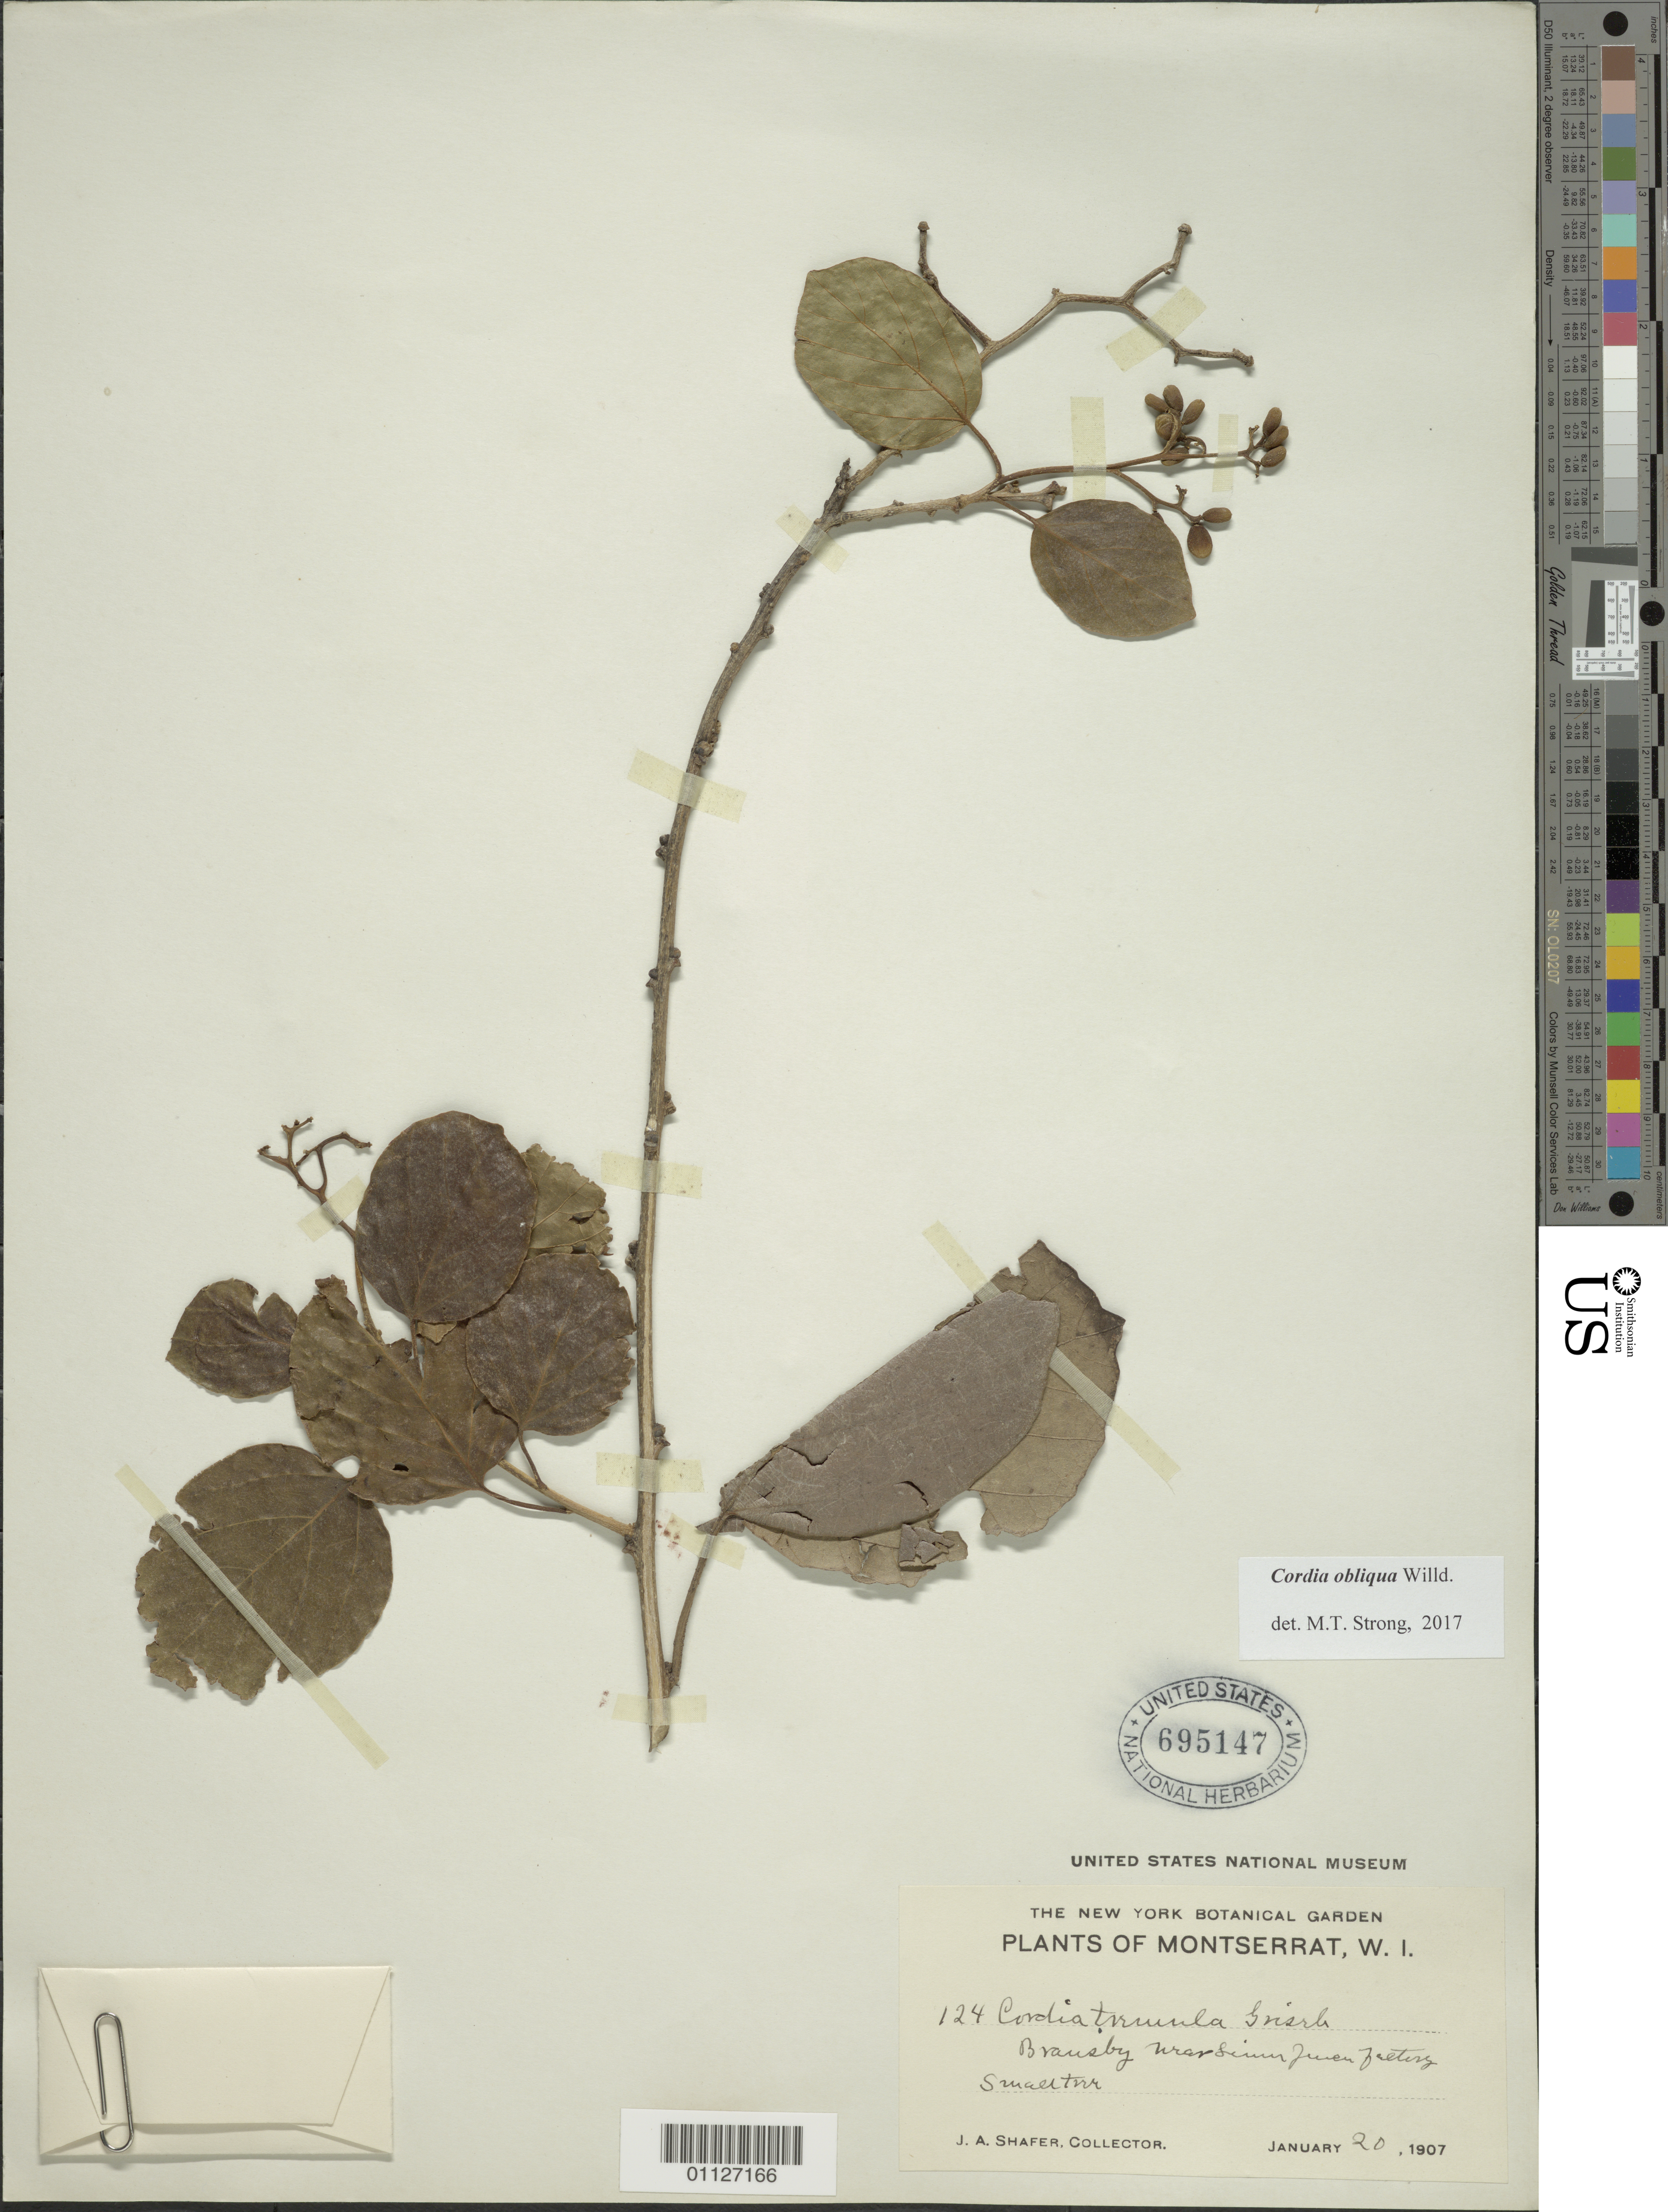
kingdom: Plantae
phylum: Tracheophyta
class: Magnoliopsida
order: Boraginales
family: Cordiaceae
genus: Cordia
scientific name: Cordia obliqua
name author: Willd.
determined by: Strong, M. T., (US), Smithsonian Institution - National Museum of Natural History (UNITED STATES)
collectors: J. A. Shafer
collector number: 124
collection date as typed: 20 Jan 1907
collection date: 1907-01-20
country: Montserrat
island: Montserrat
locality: Bransby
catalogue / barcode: US 695147